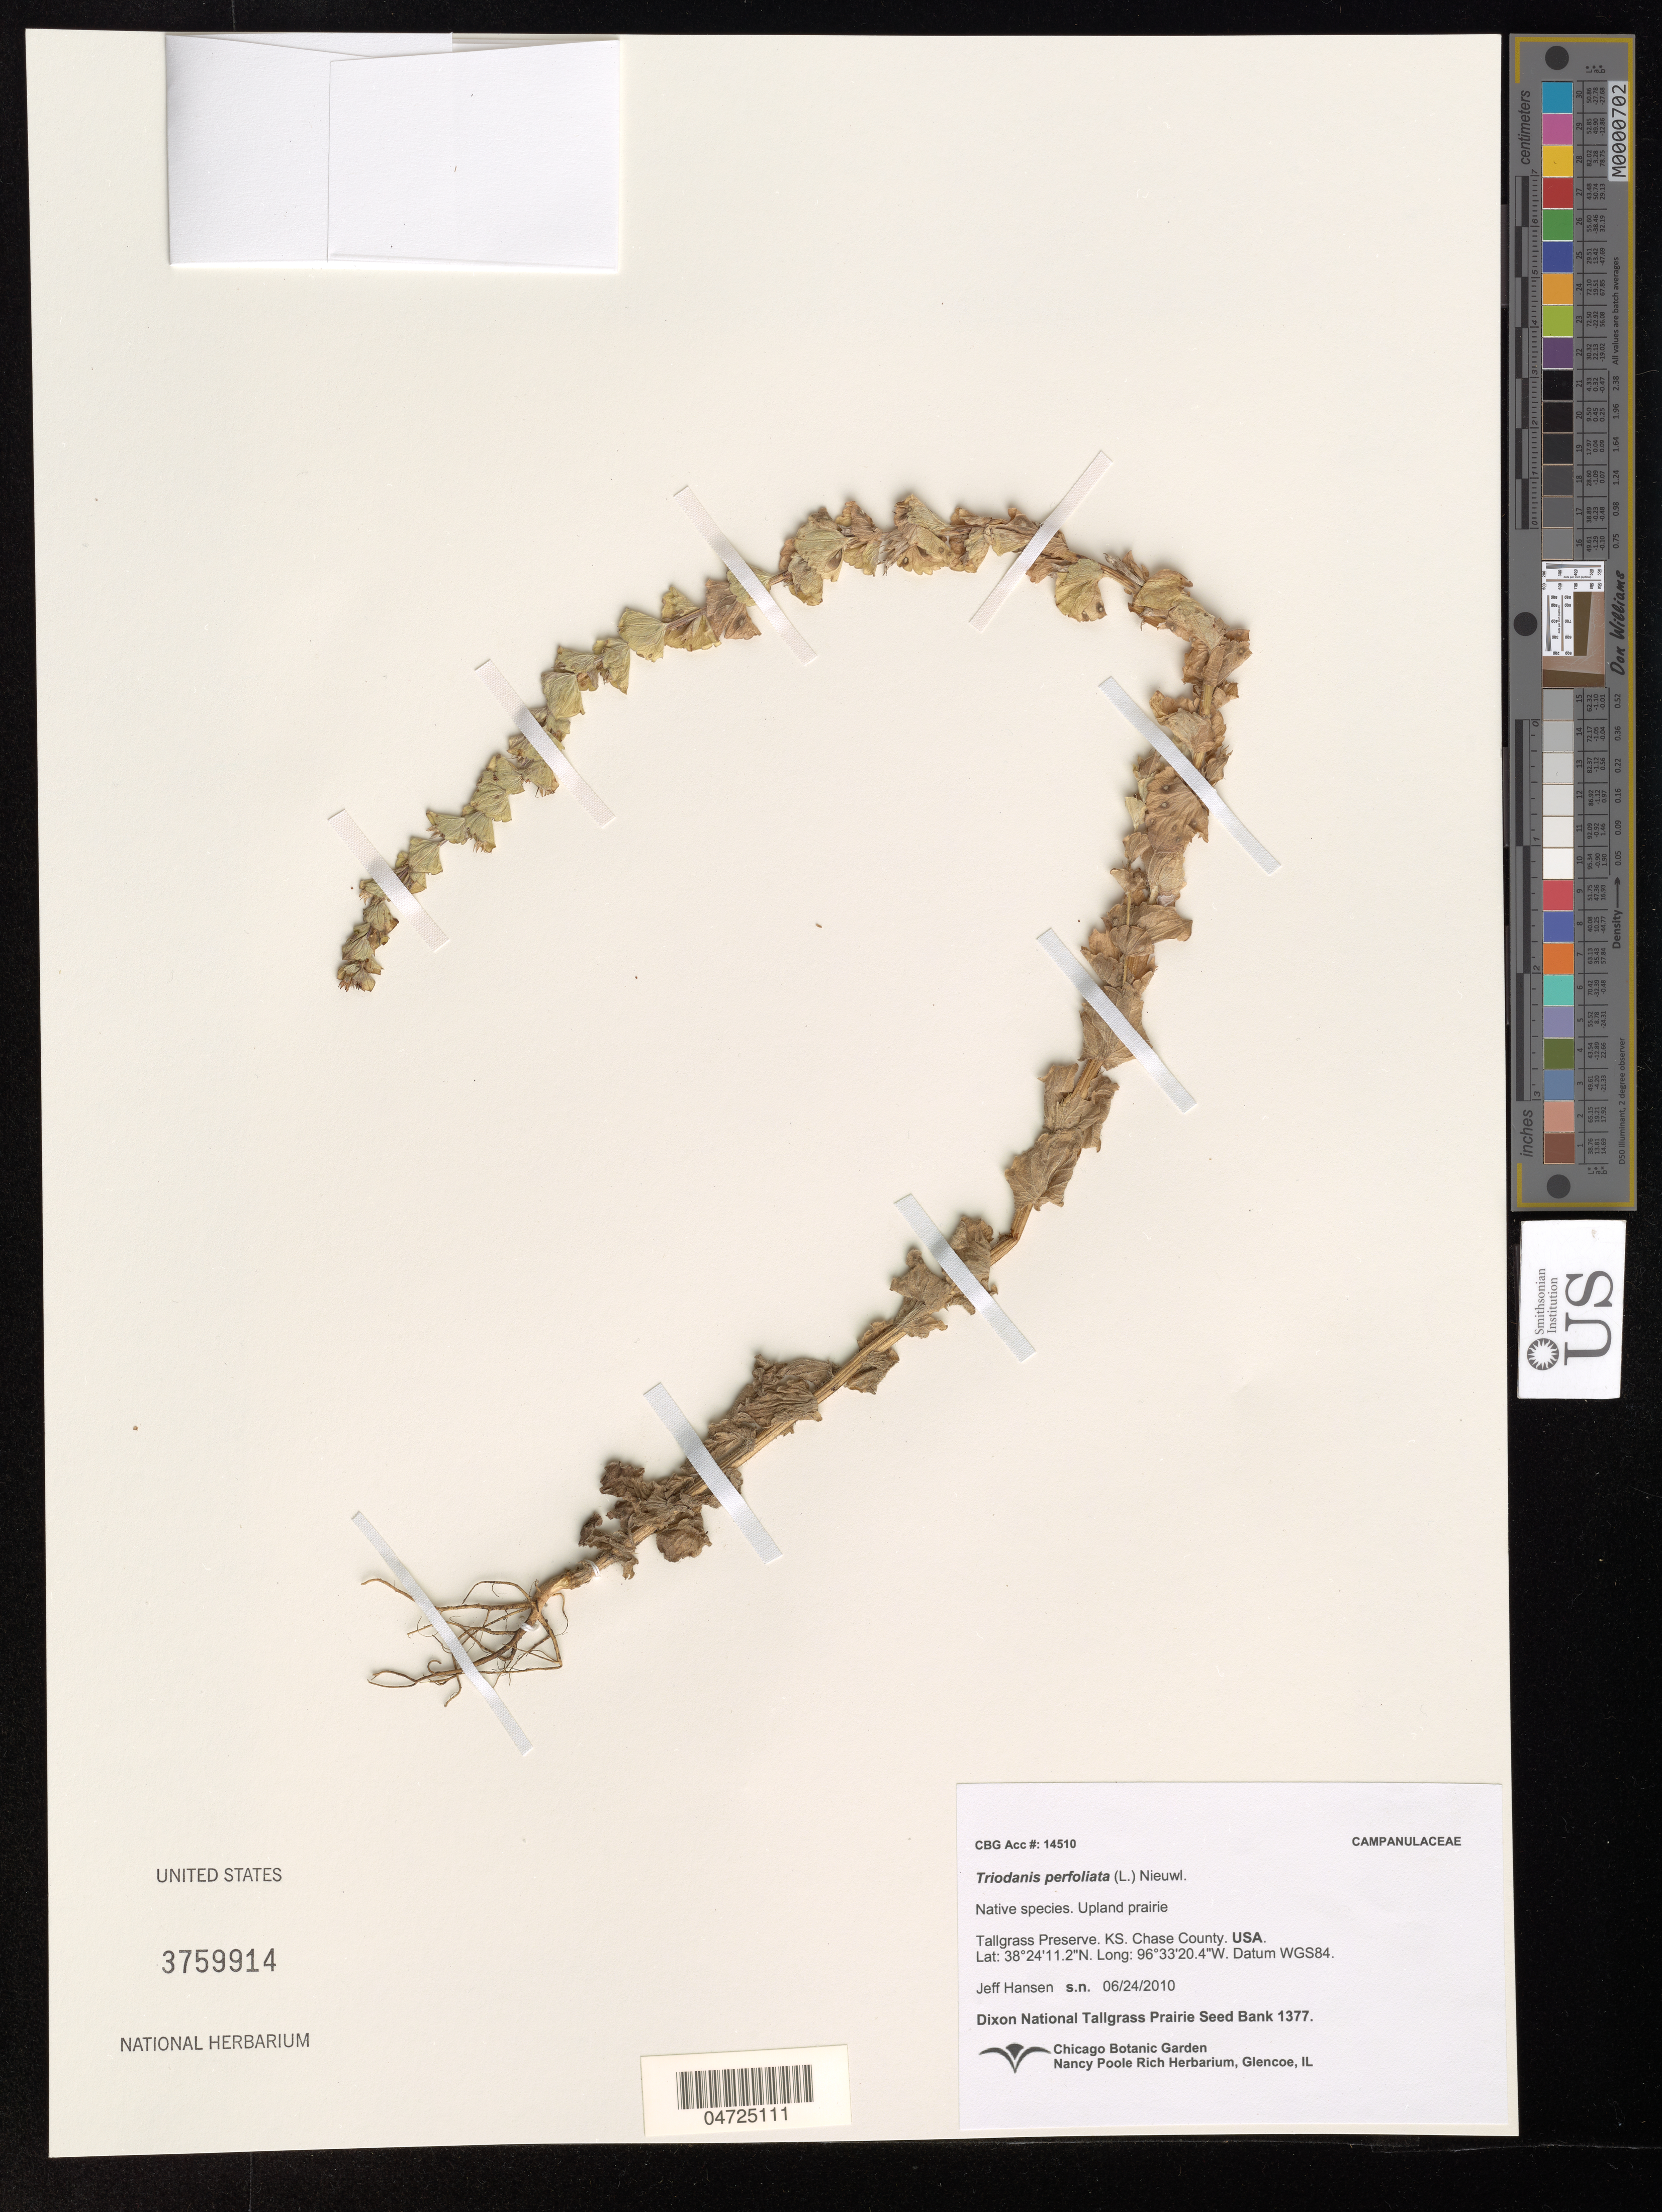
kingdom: Plantae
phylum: Tracheophyta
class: Magnoliopsida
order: Asterales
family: Campanulaceae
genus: Triodanis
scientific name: Triodanis perfoliata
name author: (L.) Nieuwl.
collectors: J. Hansen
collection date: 2010-06-24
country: United States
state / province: Kansas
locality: Tallgrass Preserve. Chase County. Datum WGS84.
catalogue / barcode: US 3759914